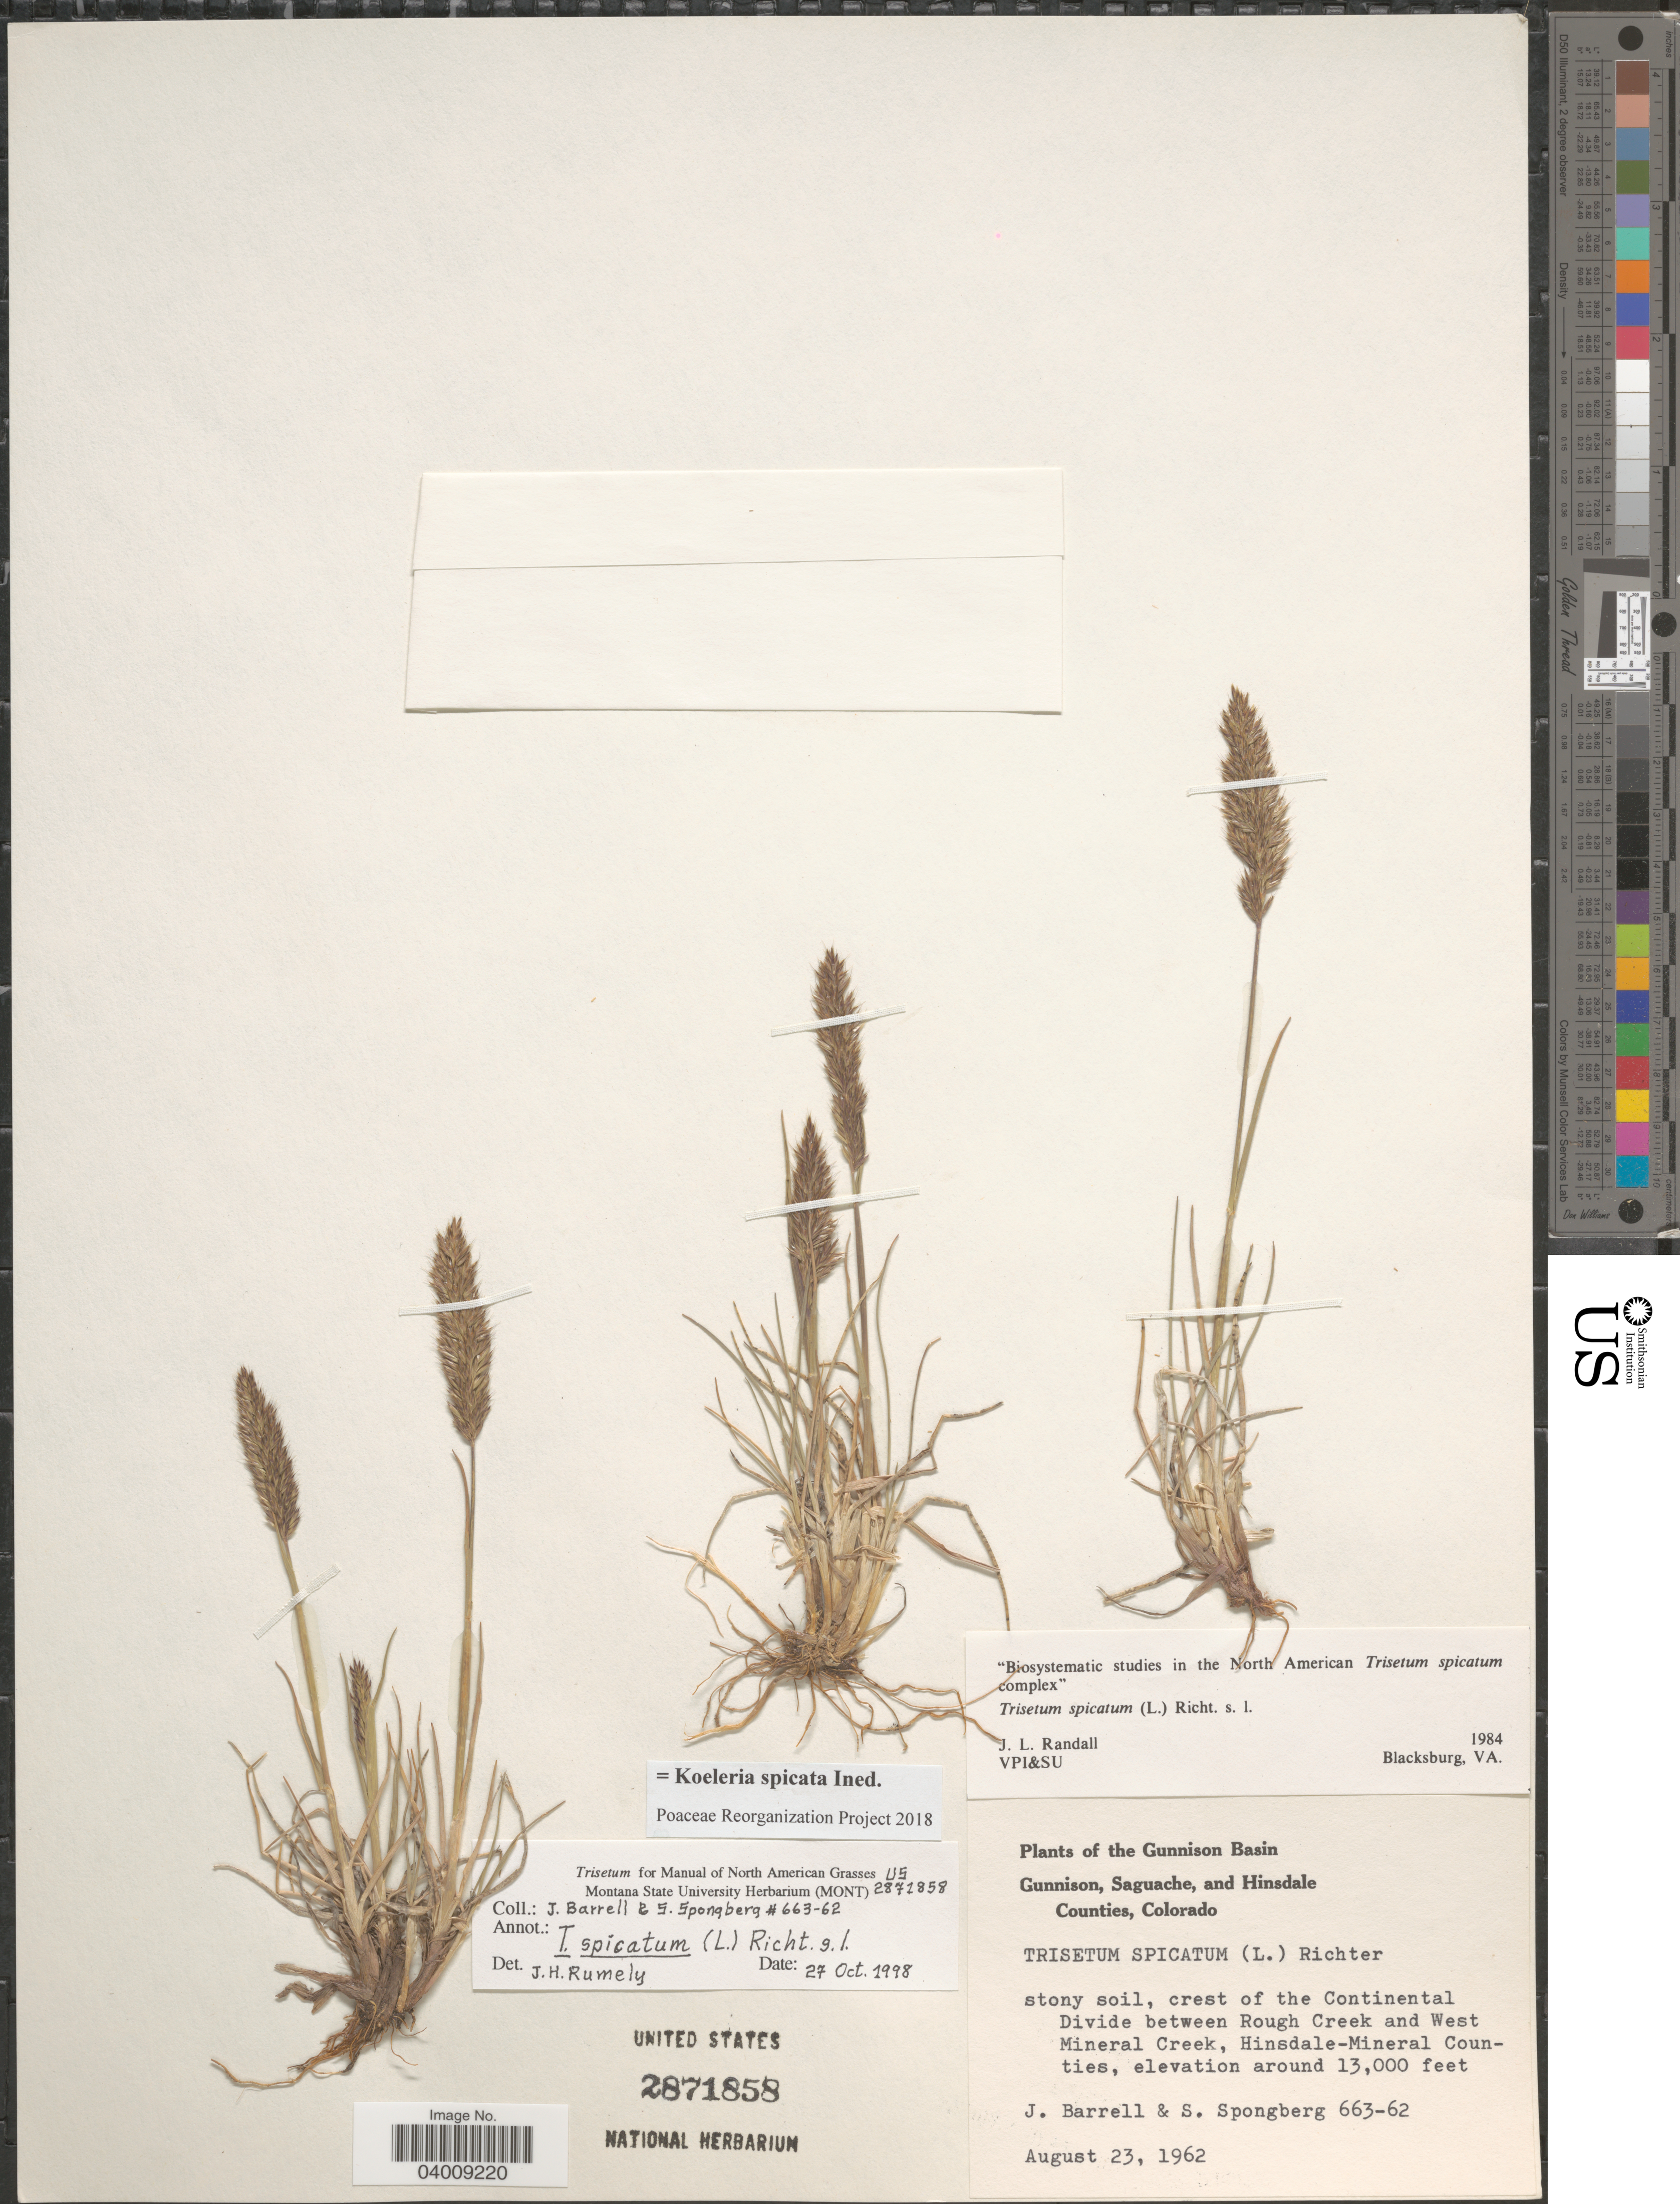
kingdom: Plantae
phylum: Tracheophyta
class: Liliopsida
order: Poales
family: Poaceae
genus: Koeleria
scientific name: Koeleria spicata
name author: (L.) Barberá et al.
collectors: J. Barrell & S. A.Spongberg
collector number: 663-62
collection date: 1962-08-23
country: United States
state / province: Colorado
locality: The Gunnison Basin. . Stony soil, crest of the Continental Divide between Rough Creek and West Mineral Creek, Hinsdale-Mineral Counties.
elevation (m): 3962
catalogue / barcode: US 2871858